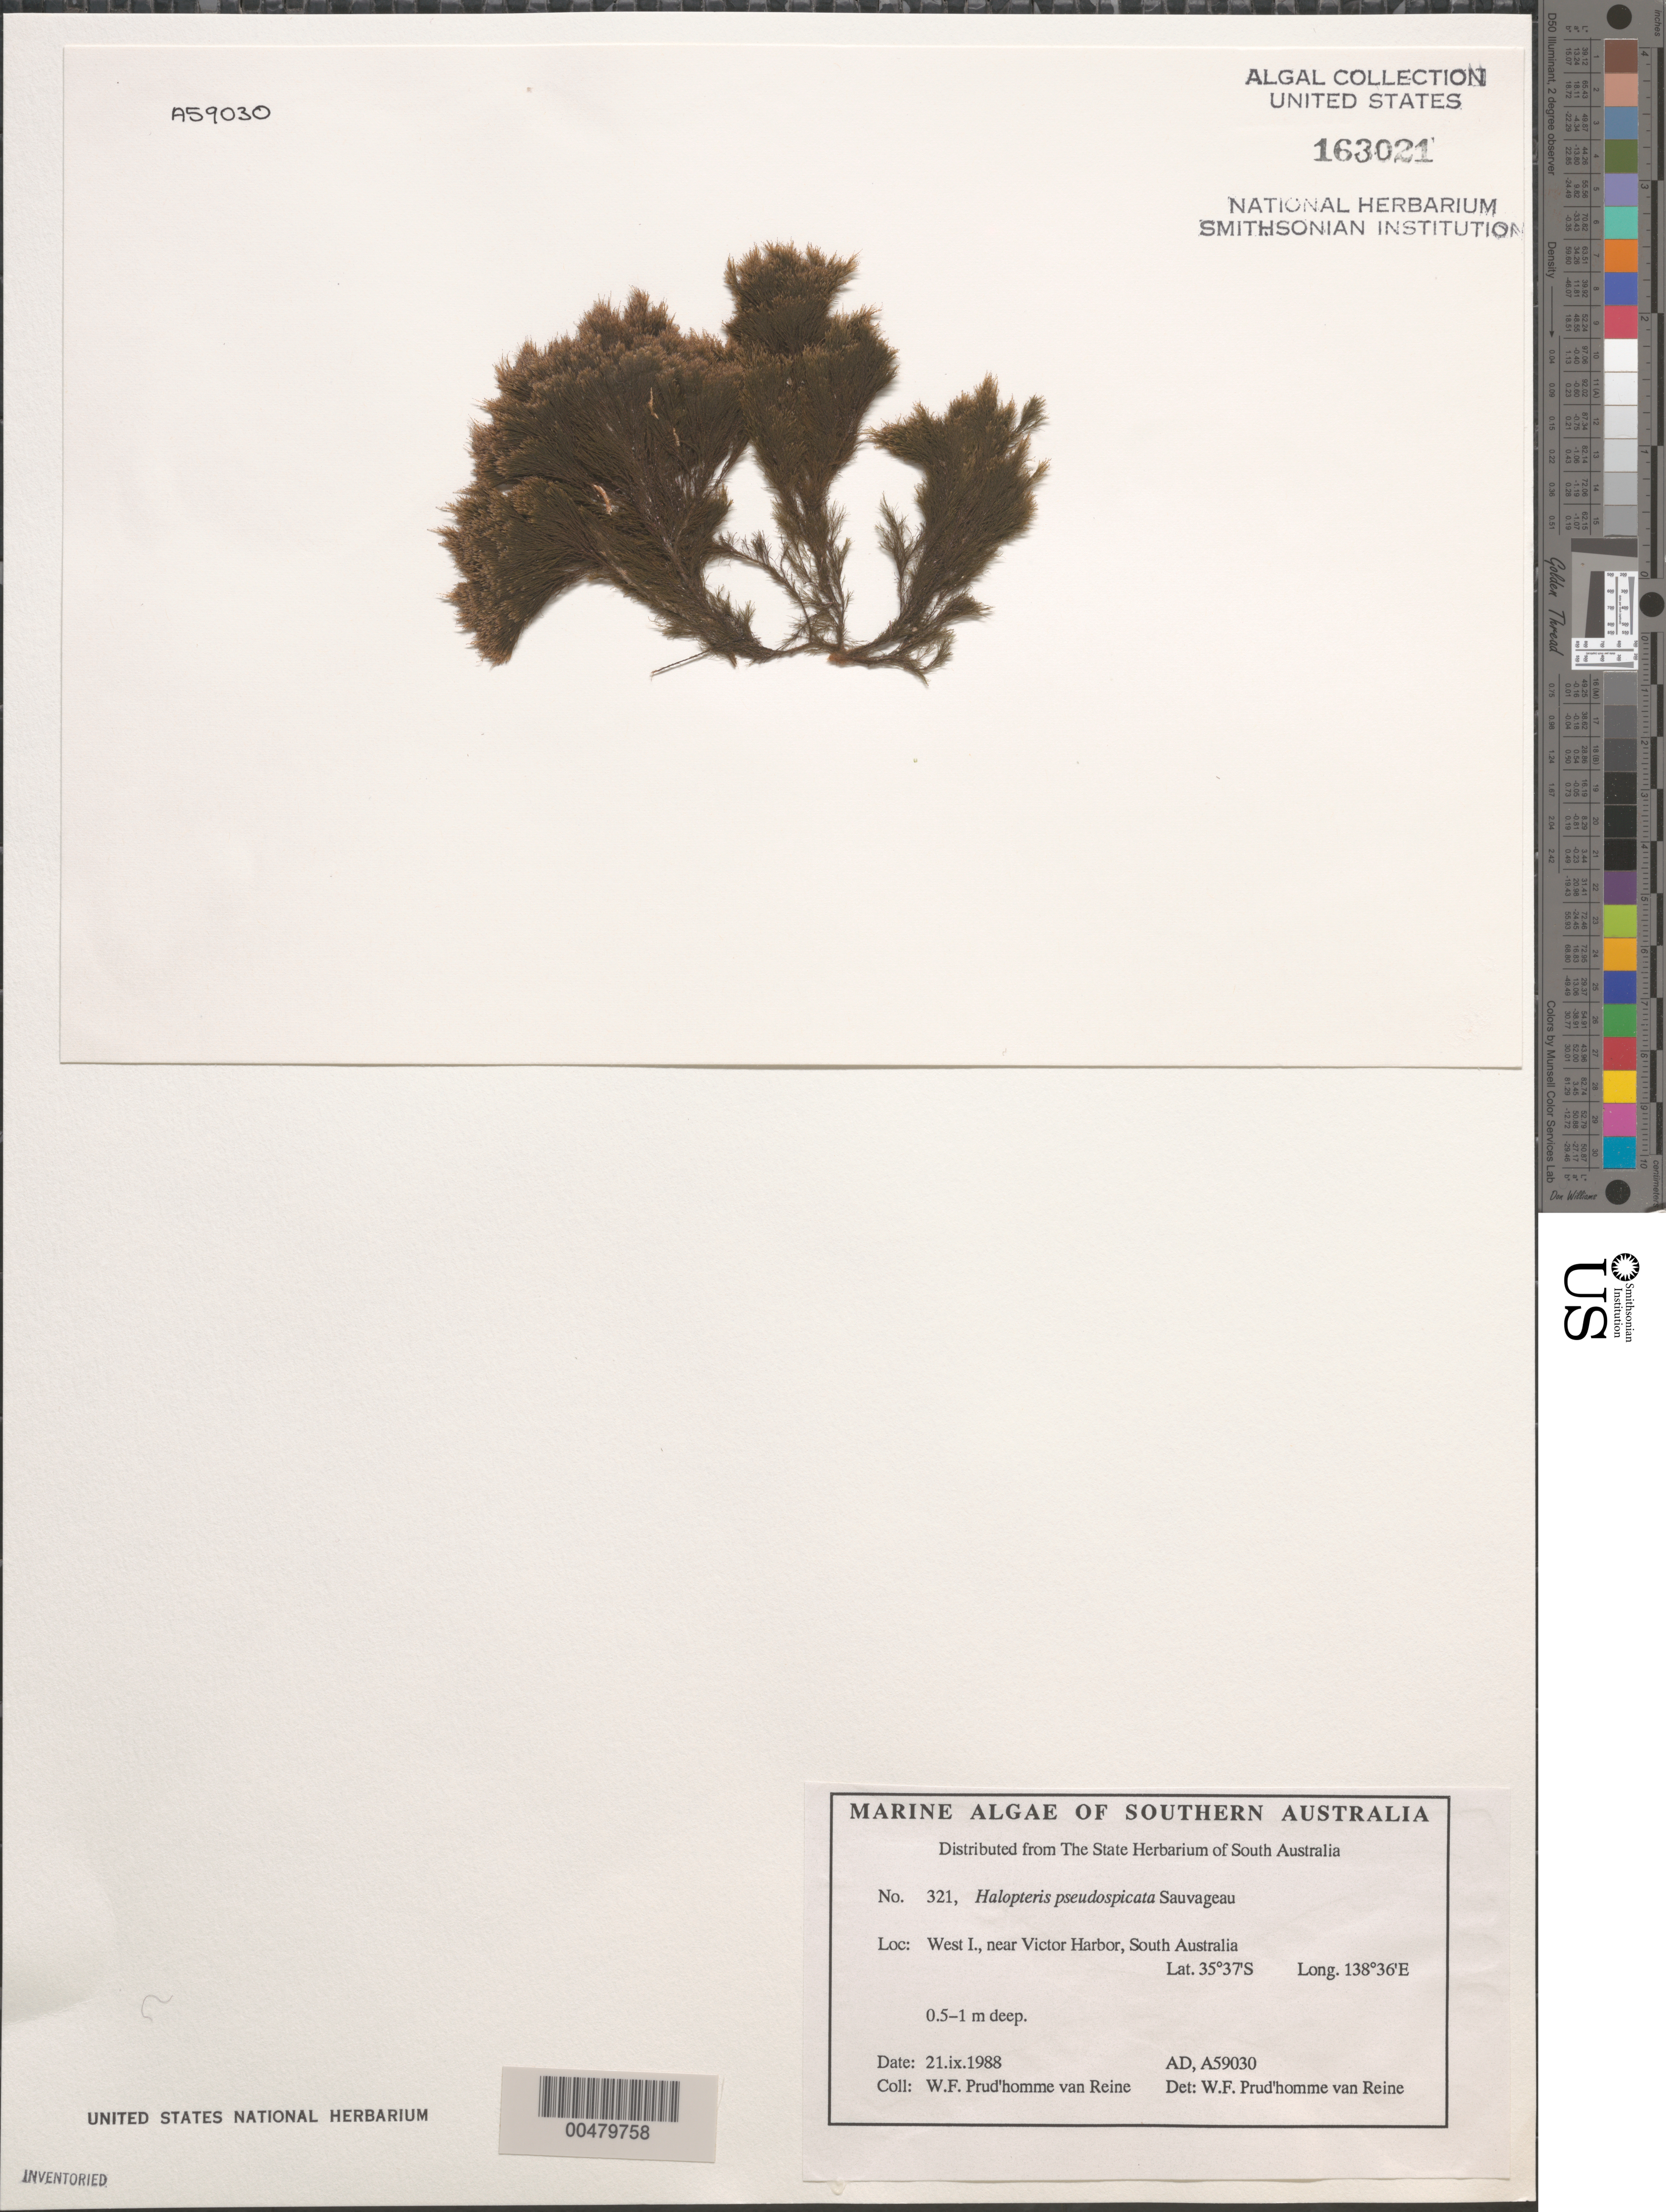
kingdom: Chromista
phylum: Ochrophyta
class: Phaeophyceae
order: Sphacelariales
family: Stypocaulaceae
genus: Halopteris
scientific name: Halopteris pseudospicata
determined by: Prud'homme van Reine, W. F.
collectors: W. Prud'homme van Reine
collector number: AD A59030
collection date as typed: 21 Sep 1988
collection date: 1988-09-21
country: Australia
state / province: South Australia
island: West Island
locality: Near Victor Harbor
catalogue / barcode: US 163021